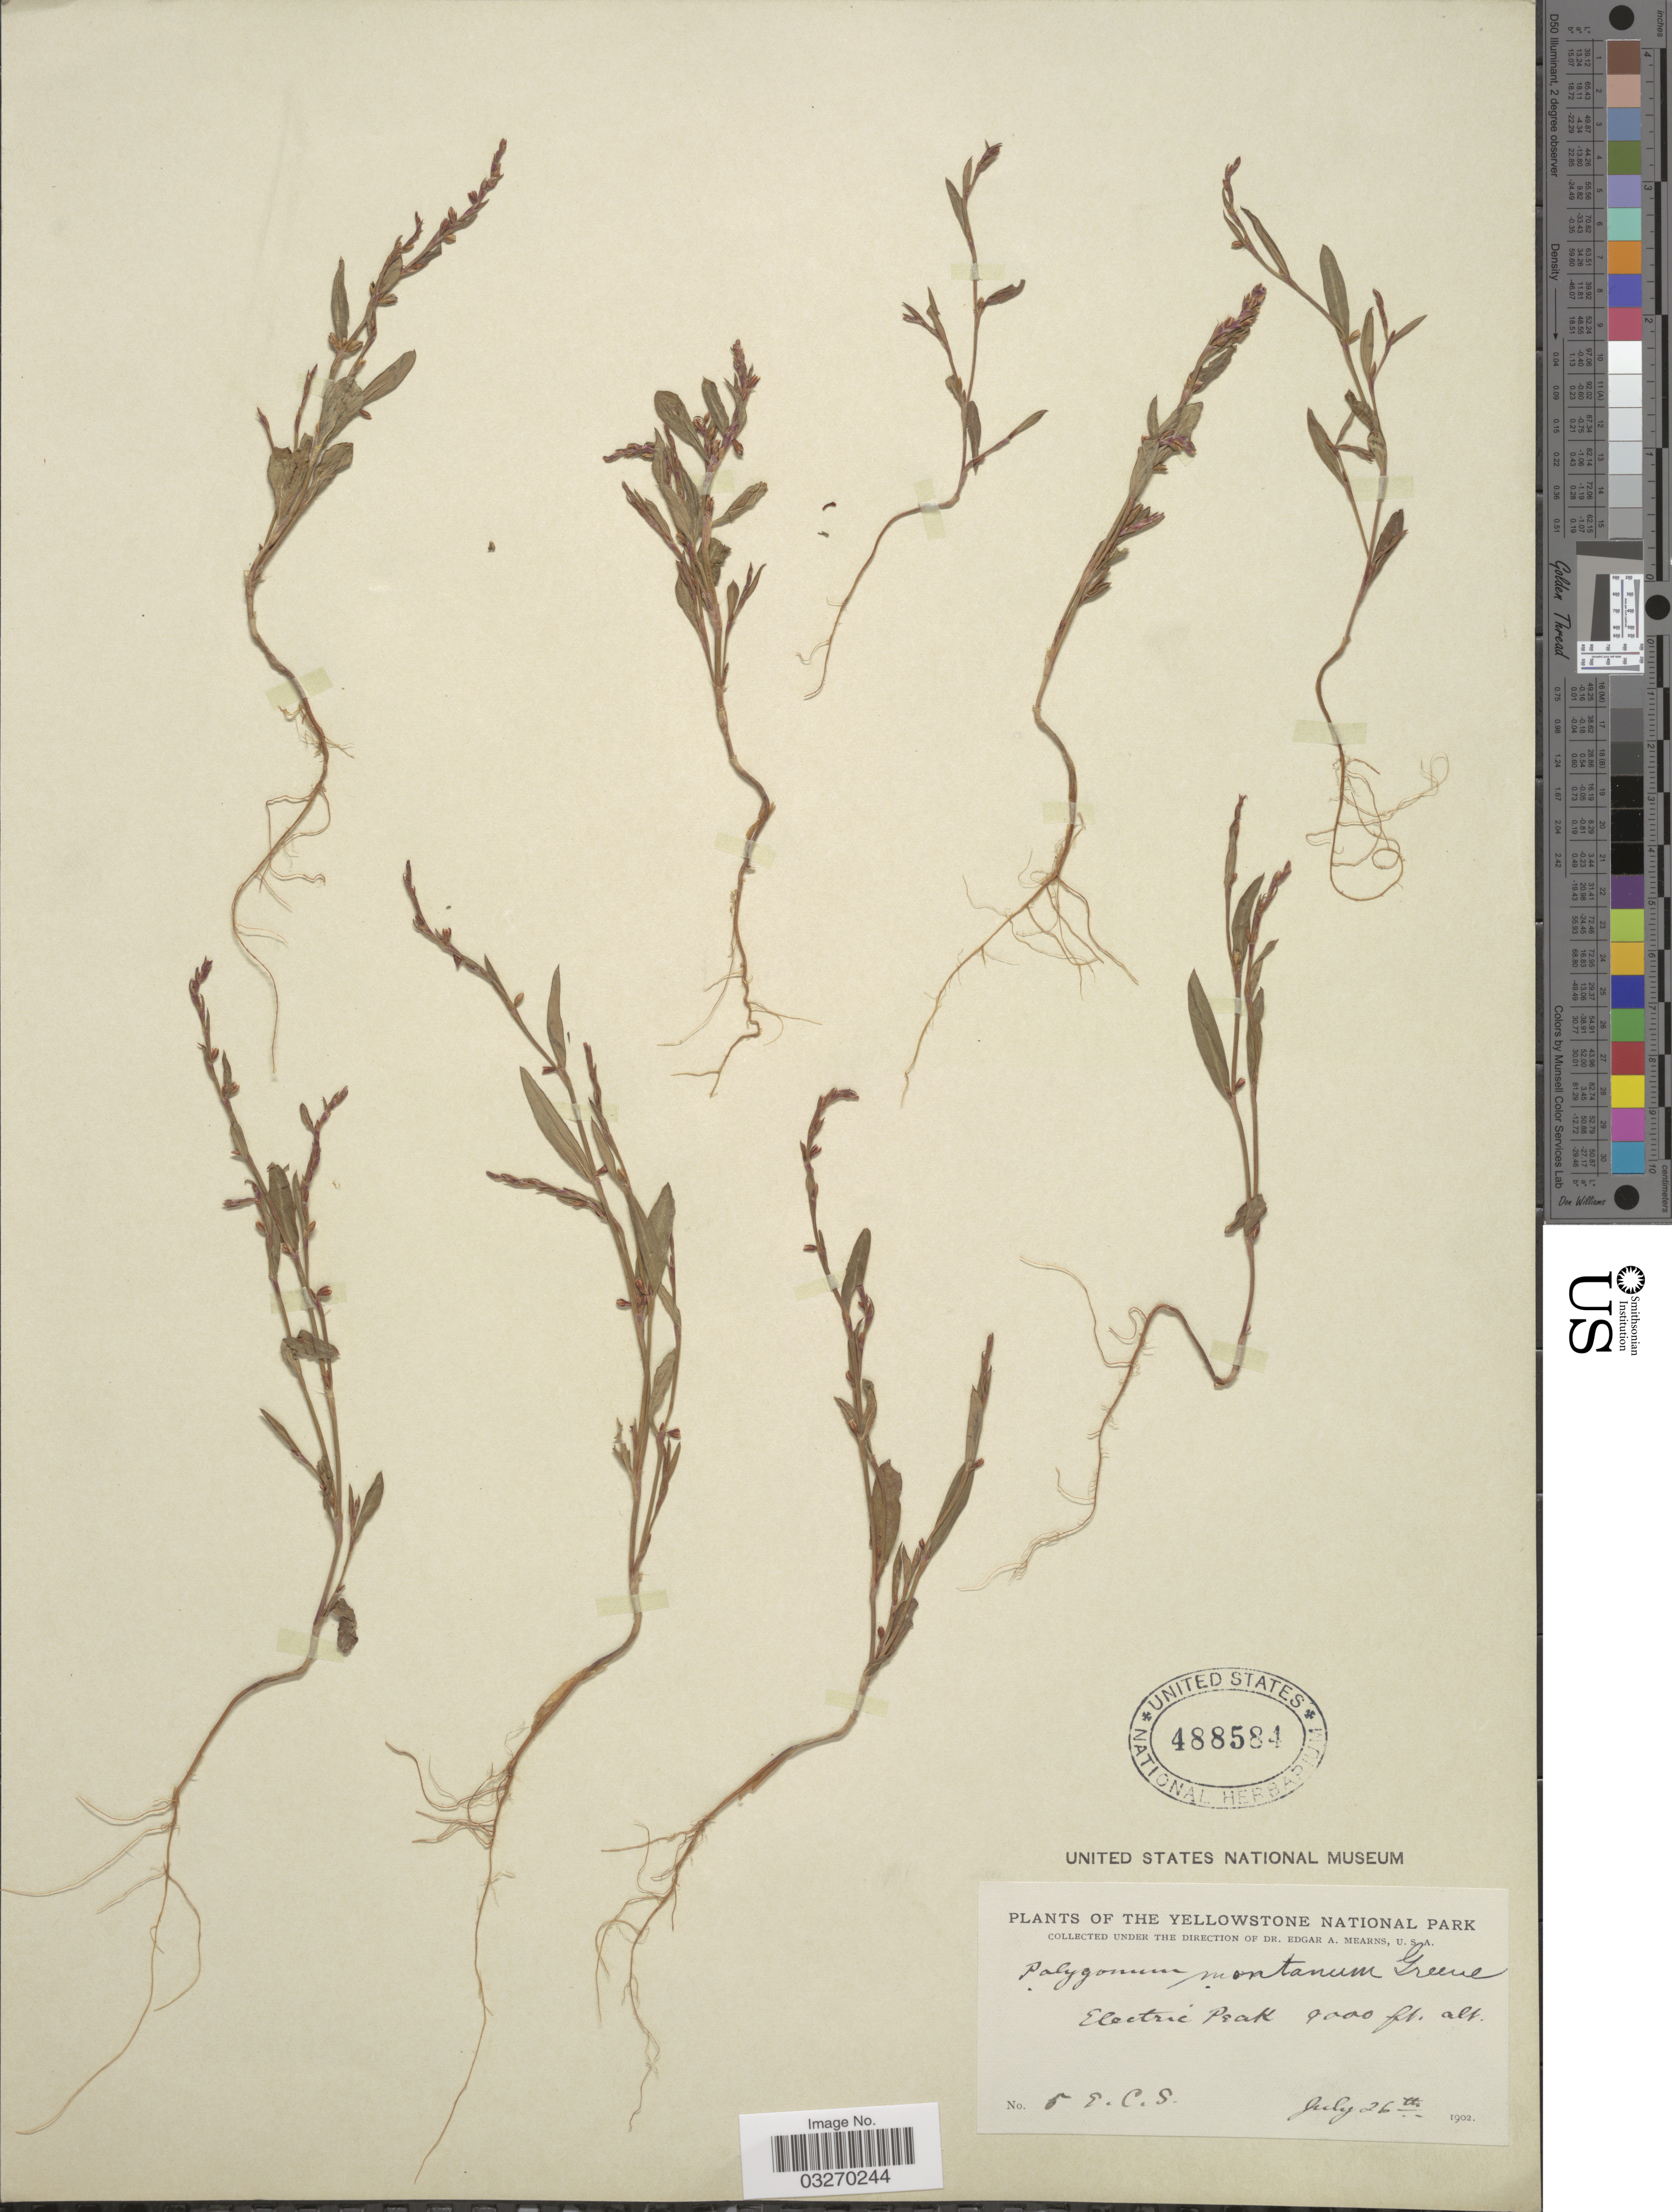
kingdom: Plantae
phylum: Tracheophyta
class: Magnoliopsida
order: Caryophyllales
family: Polygonaceae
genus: Polygonum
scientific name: Polygonum montanum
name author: (Small) S.W. Greene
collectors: E. C. Smith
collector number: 5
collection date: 1902-07-26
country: United States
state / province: Montana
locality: The Yellowstone National Park. Electric Peak.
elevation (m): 2743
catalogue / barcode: US 488584